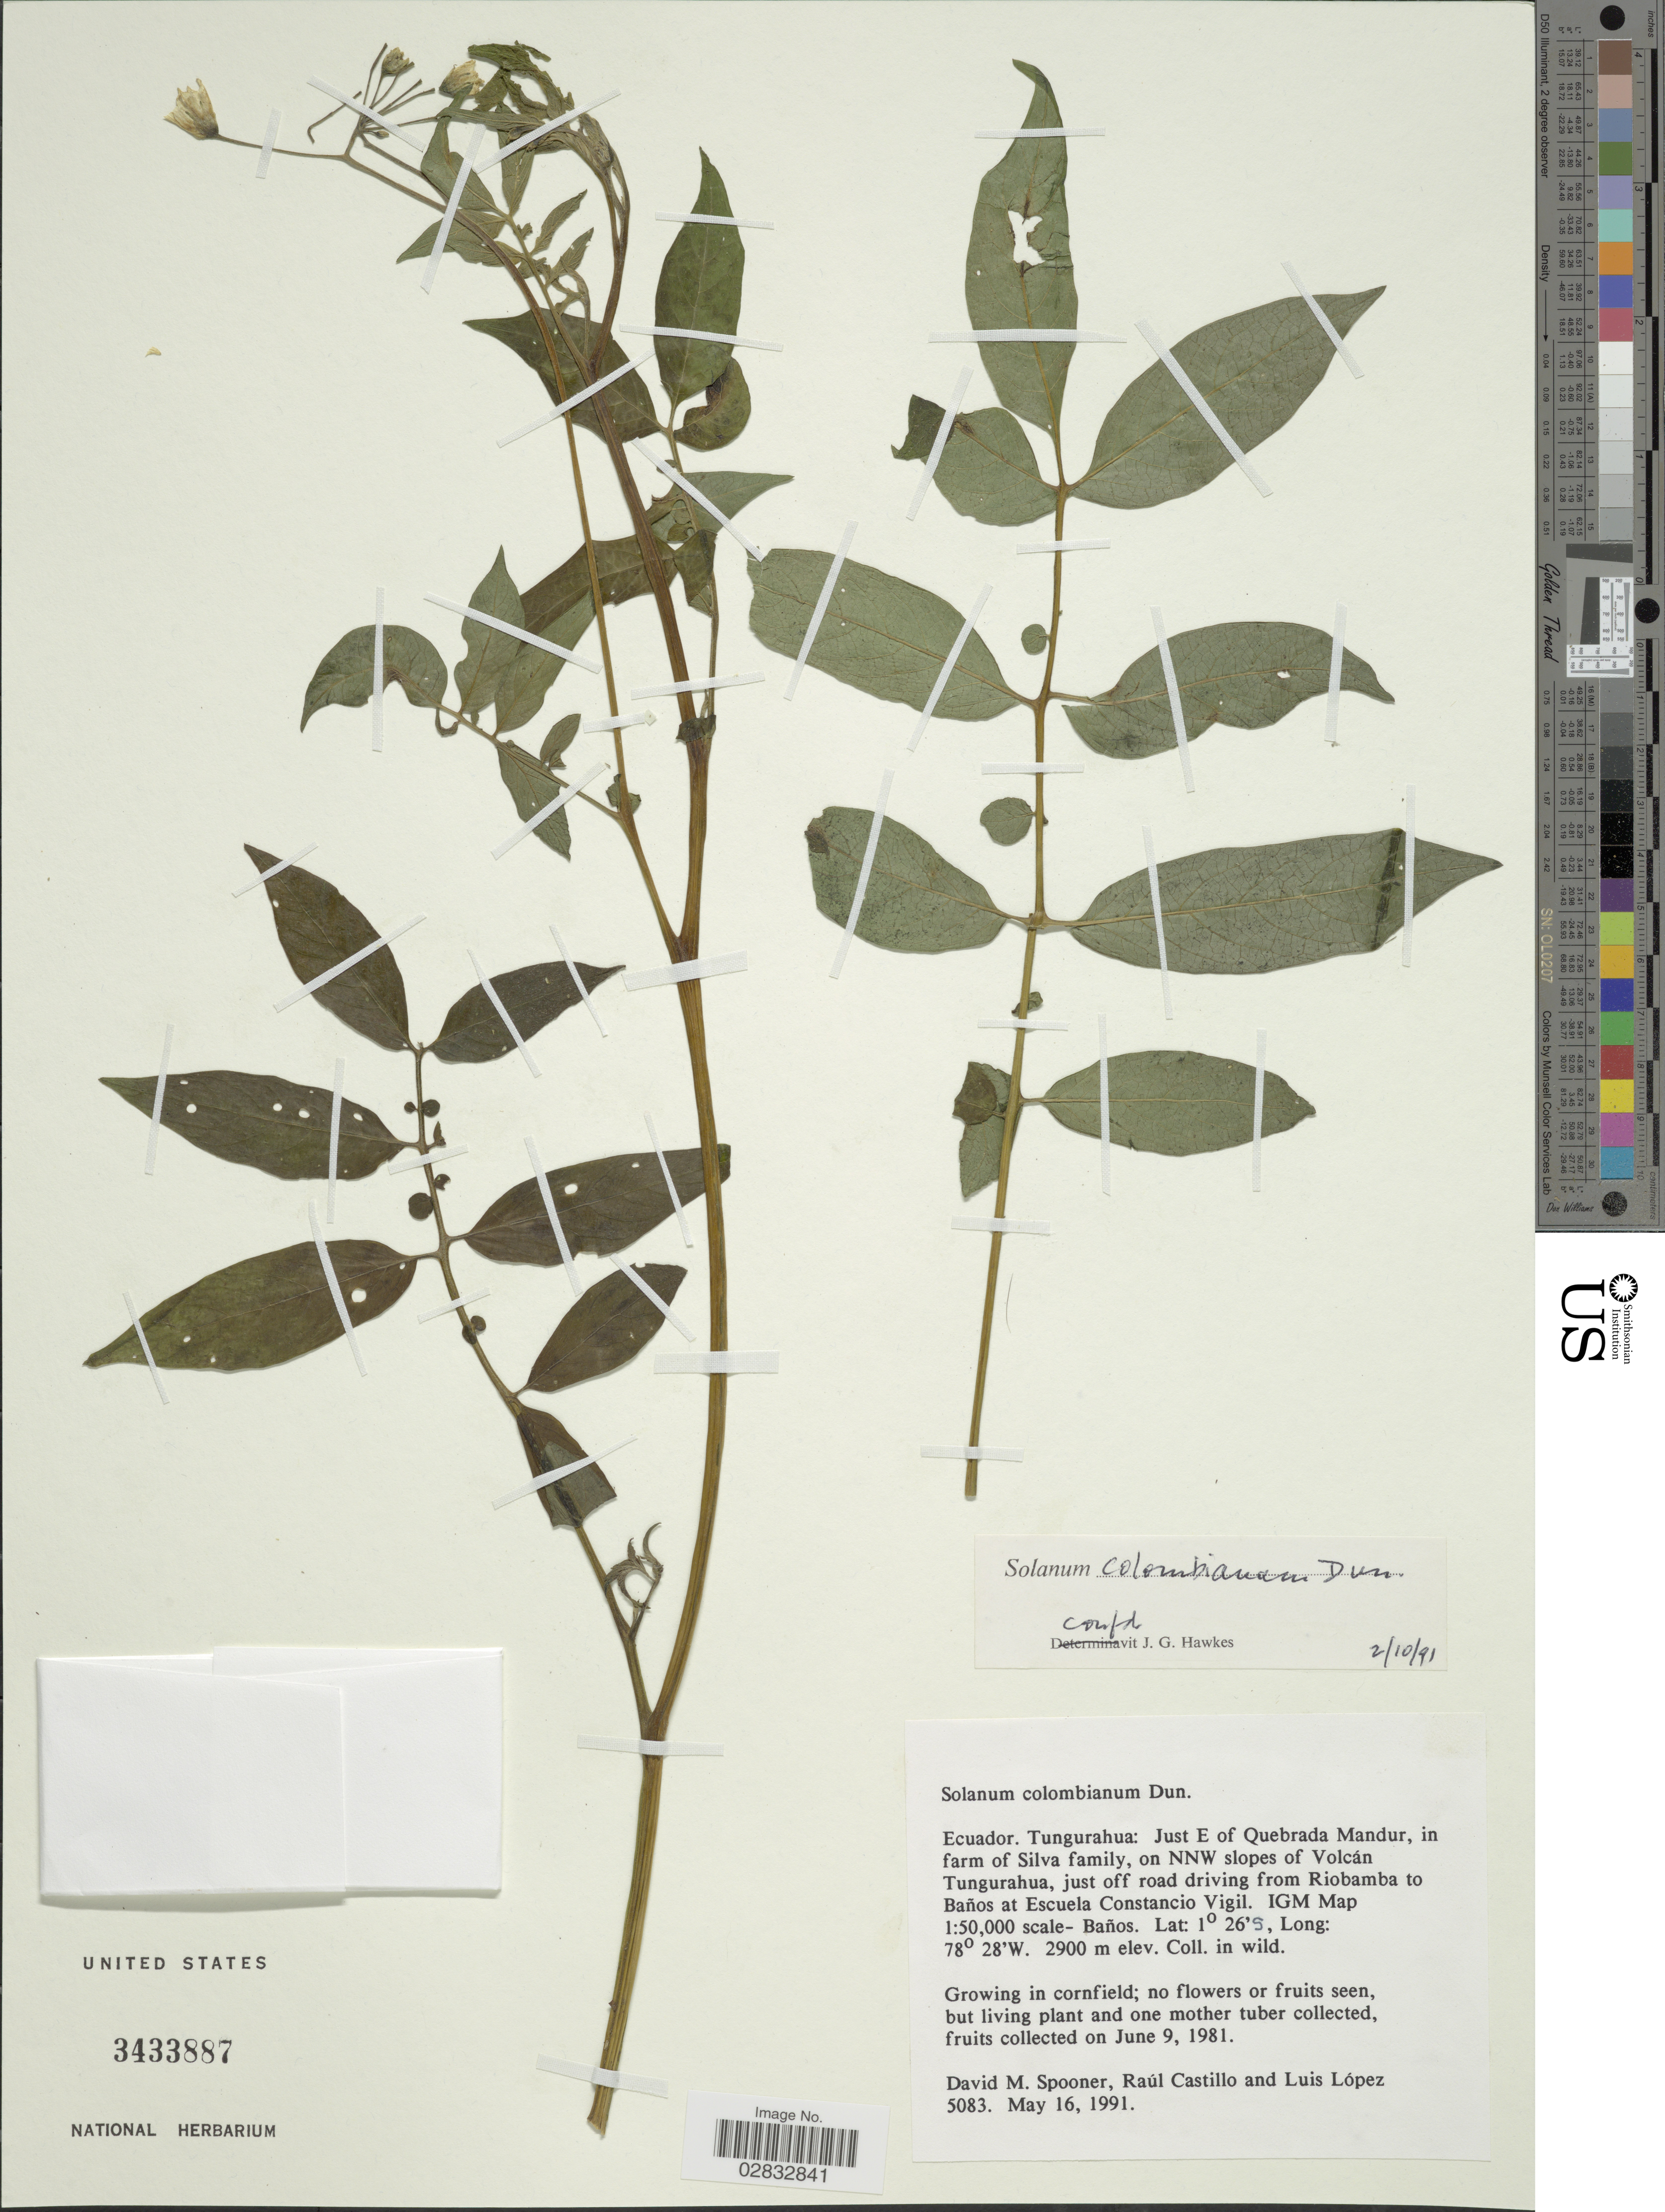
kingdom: Plantae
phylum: Tracheophyta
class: Magnoliopsida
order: Solanales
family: Solanaceae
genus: Solanum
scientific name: Solanum colombianum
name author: Dunal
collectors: D. Spooner, R. Castillo & L. López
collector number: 5083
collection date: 1991-05-16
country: Ecuador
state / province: Tungurahua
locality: Tunguragua: Just E of Quebrada Mandur, in farm of Silva family, on NNW slopes of Volcán Tungurahua, just off road from Riobamba to Baños at Escuela Costancio Vigil. IGM Map 1:50,000 scale-Baños.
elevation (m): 2900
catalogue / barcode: US 3433887